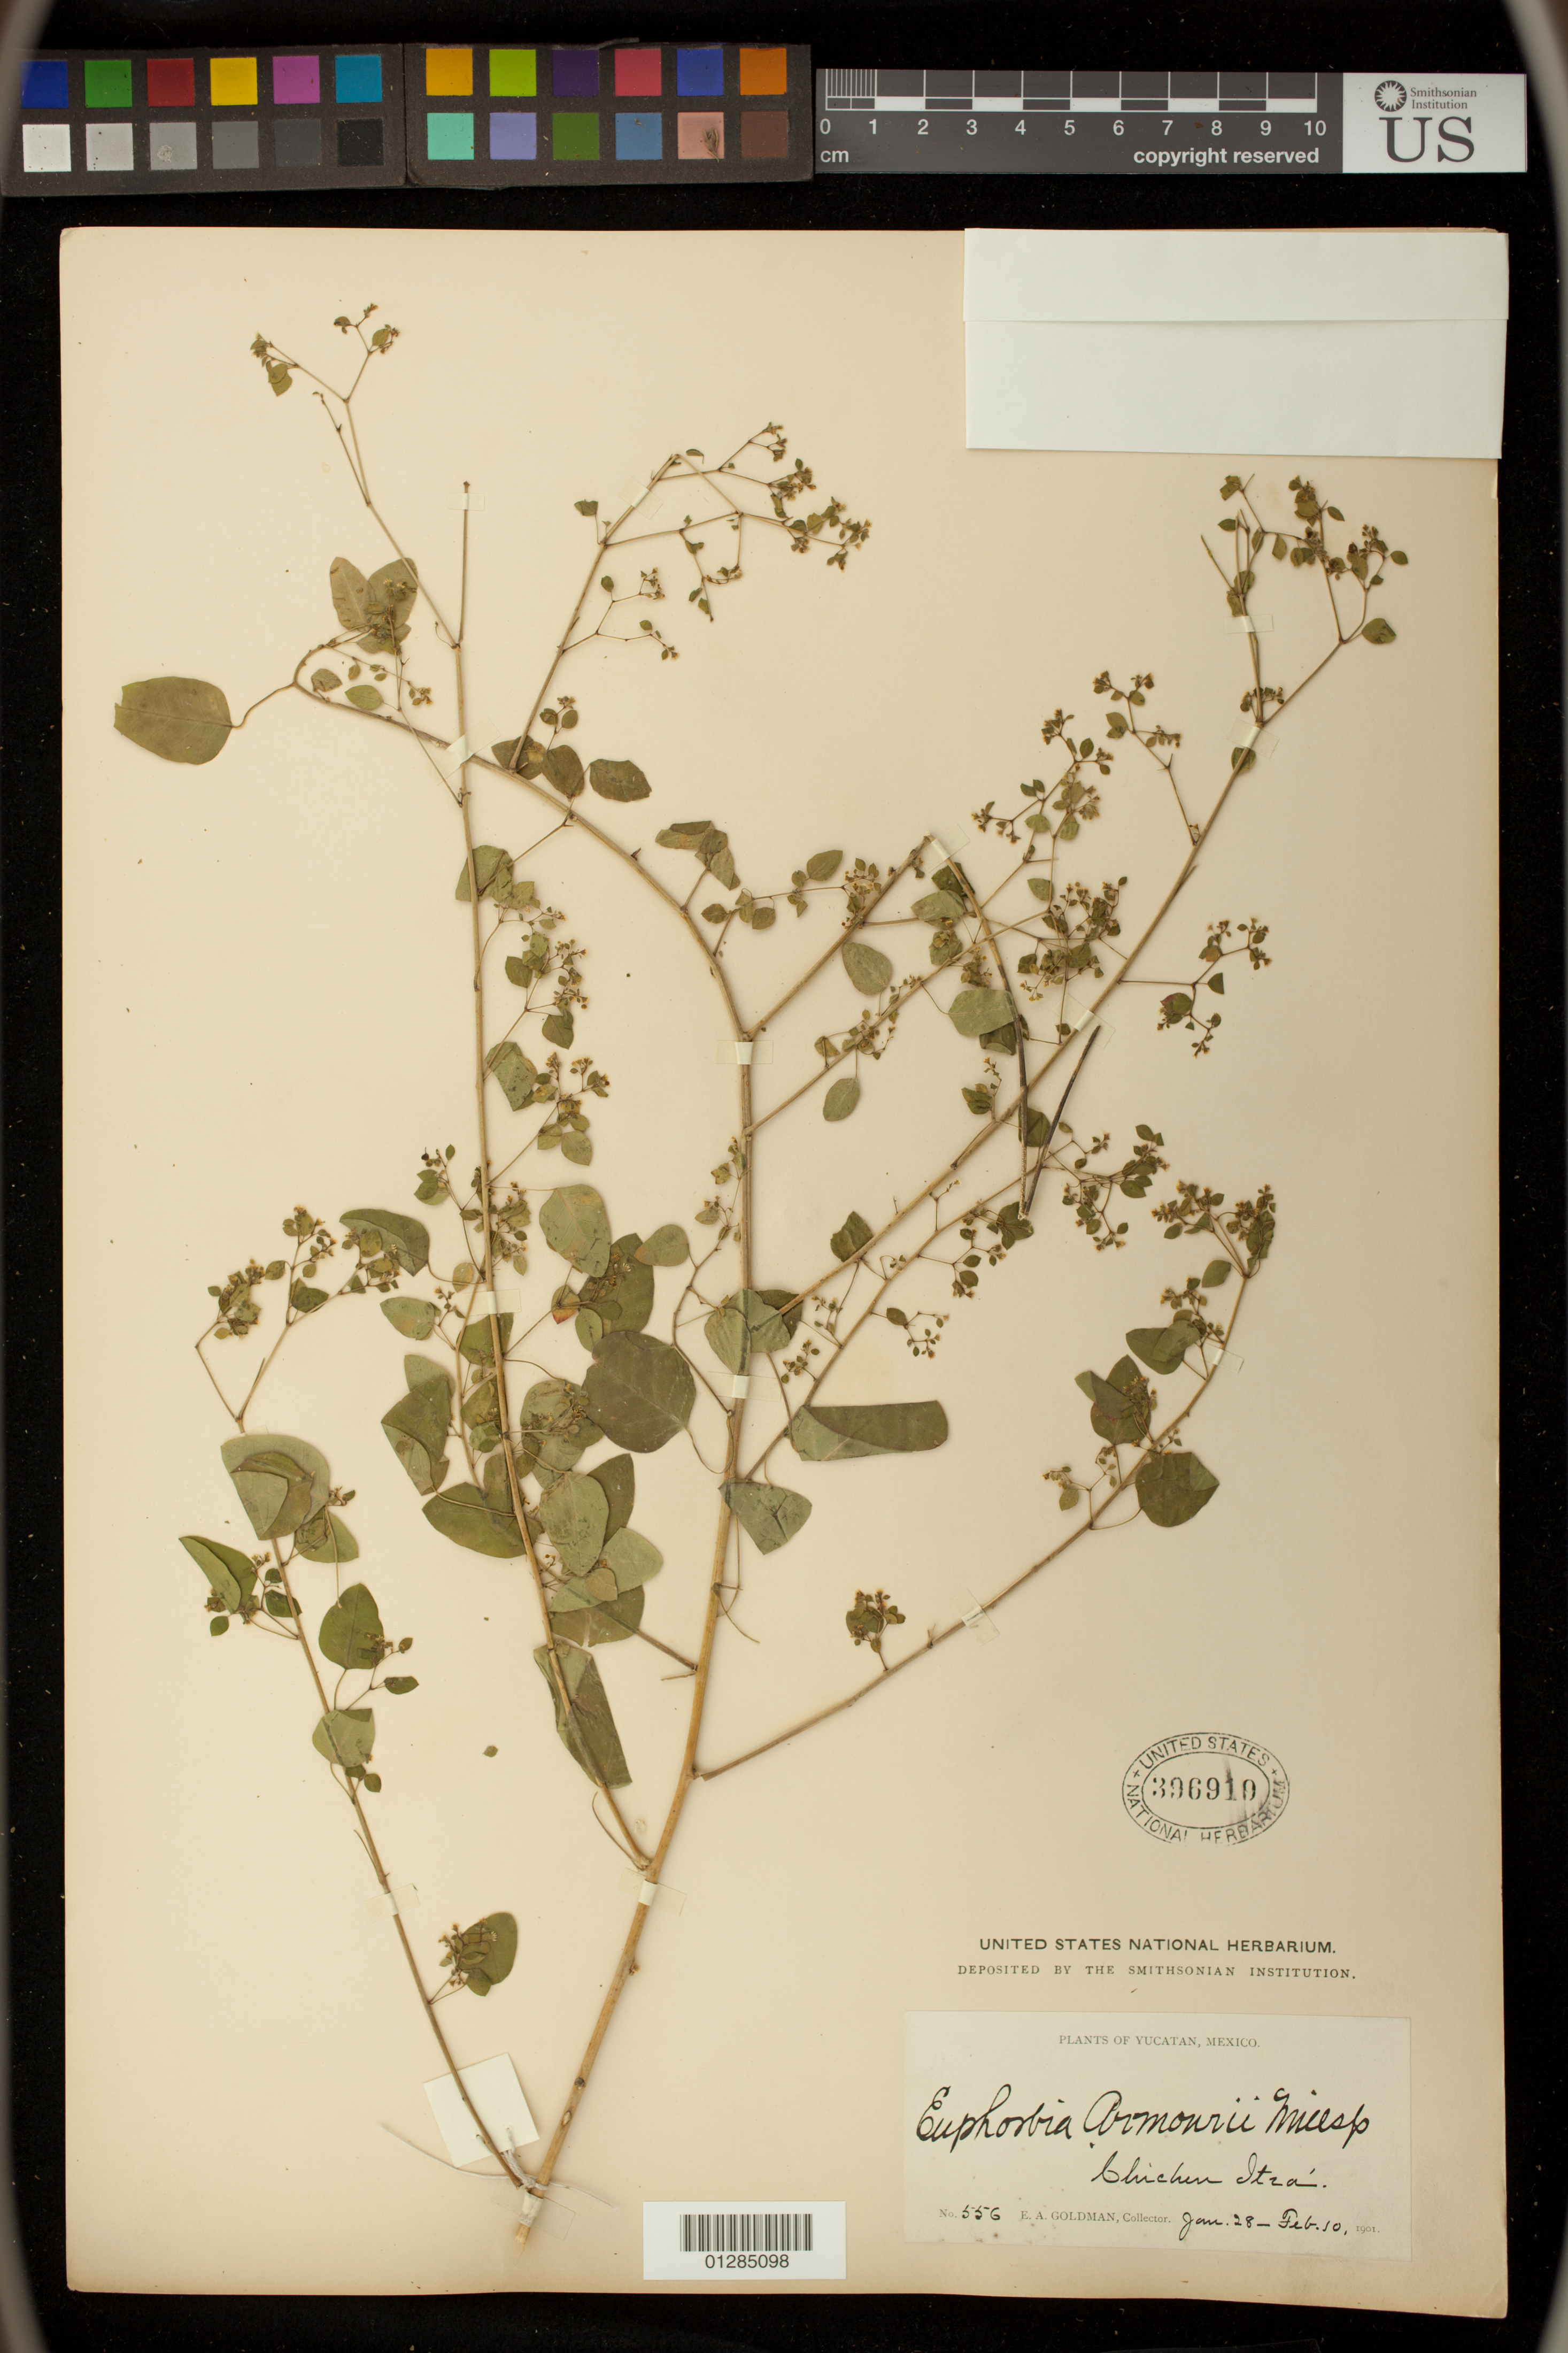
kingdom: Plantae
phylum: Tracheophyta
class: Magnoliopsida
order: Malpighiales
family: Euphorbiaceae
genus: Euphorbia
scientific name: Euphorbia armourii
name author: Millsp.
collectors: E. A. Goldman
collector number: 556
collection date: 1901-01-28/1901-02-10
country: Mexico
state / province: Yucatán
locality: Chichen Itza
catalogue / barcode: US 396910